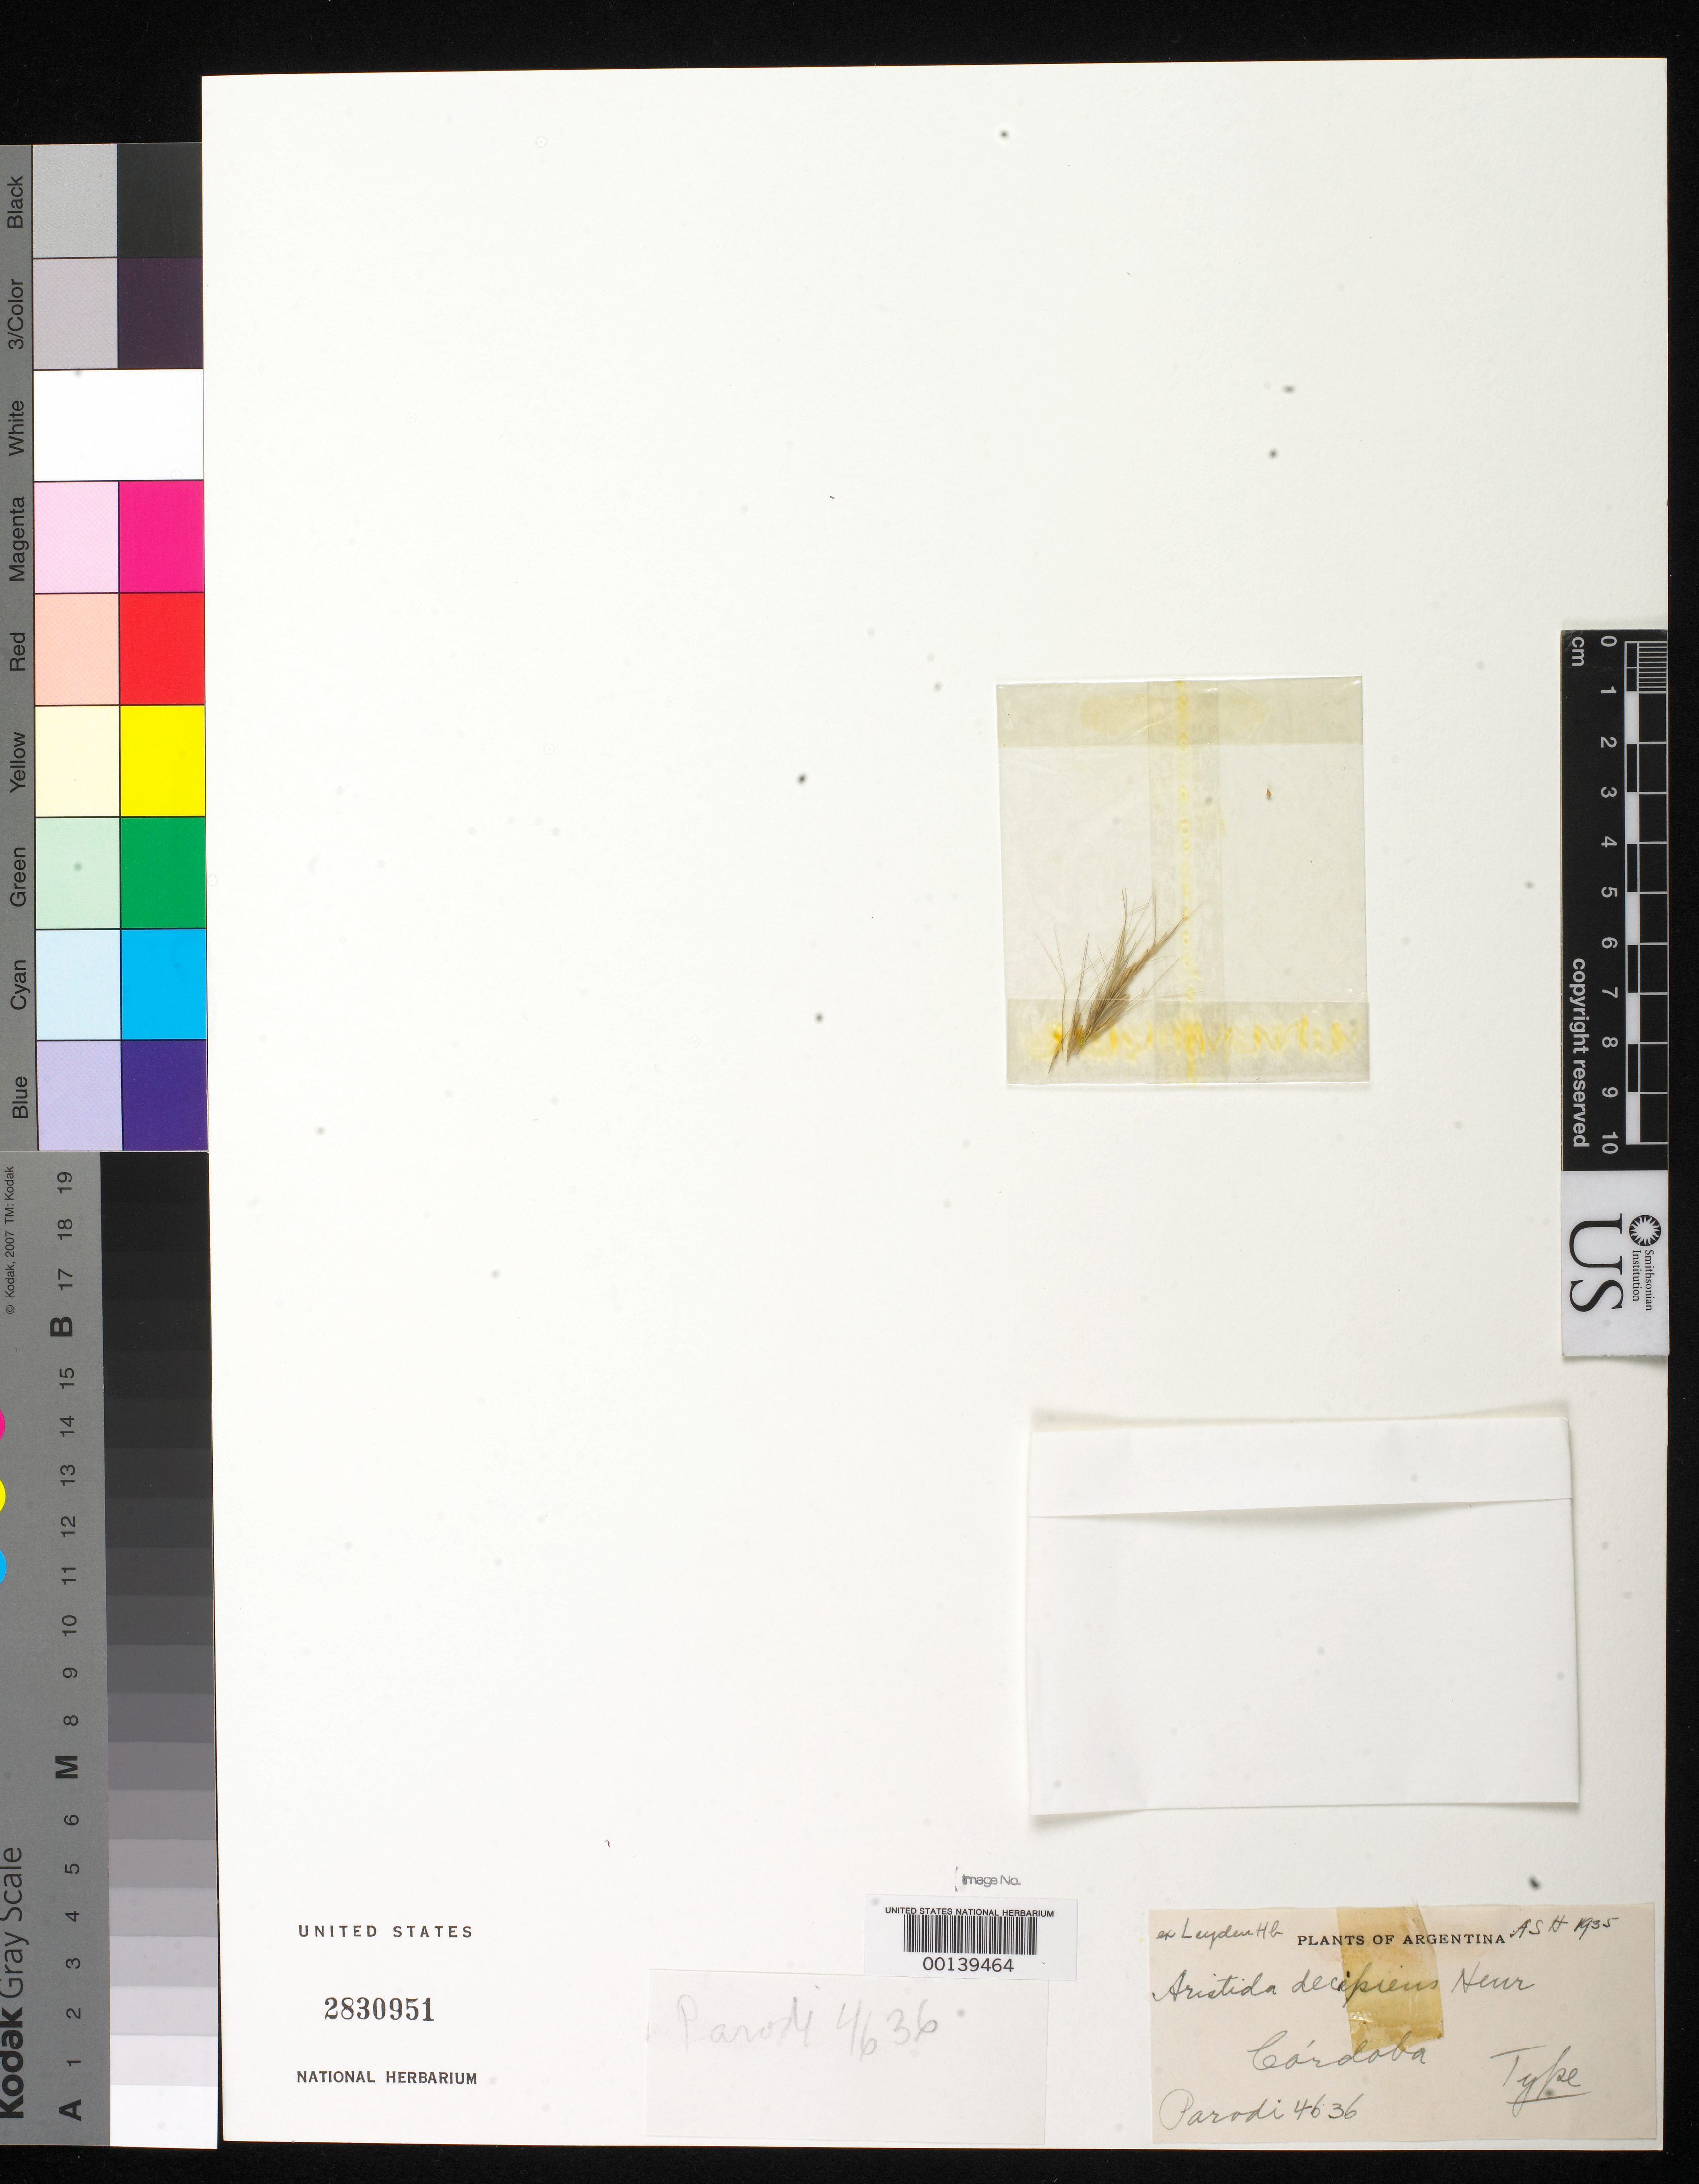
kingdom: Plantae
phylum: Tracheophyta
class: Liliopsida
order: Poales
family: Poaceae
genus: Aristida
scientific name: Aristida decipiens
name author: Henr.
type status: Type Fragment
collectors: L. R. Parodi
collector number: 4636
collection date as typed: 10 Mar 1922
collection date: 1922-03-10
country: Argentina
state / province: Córdoba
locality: Cordoba.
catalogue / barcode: US 2830951